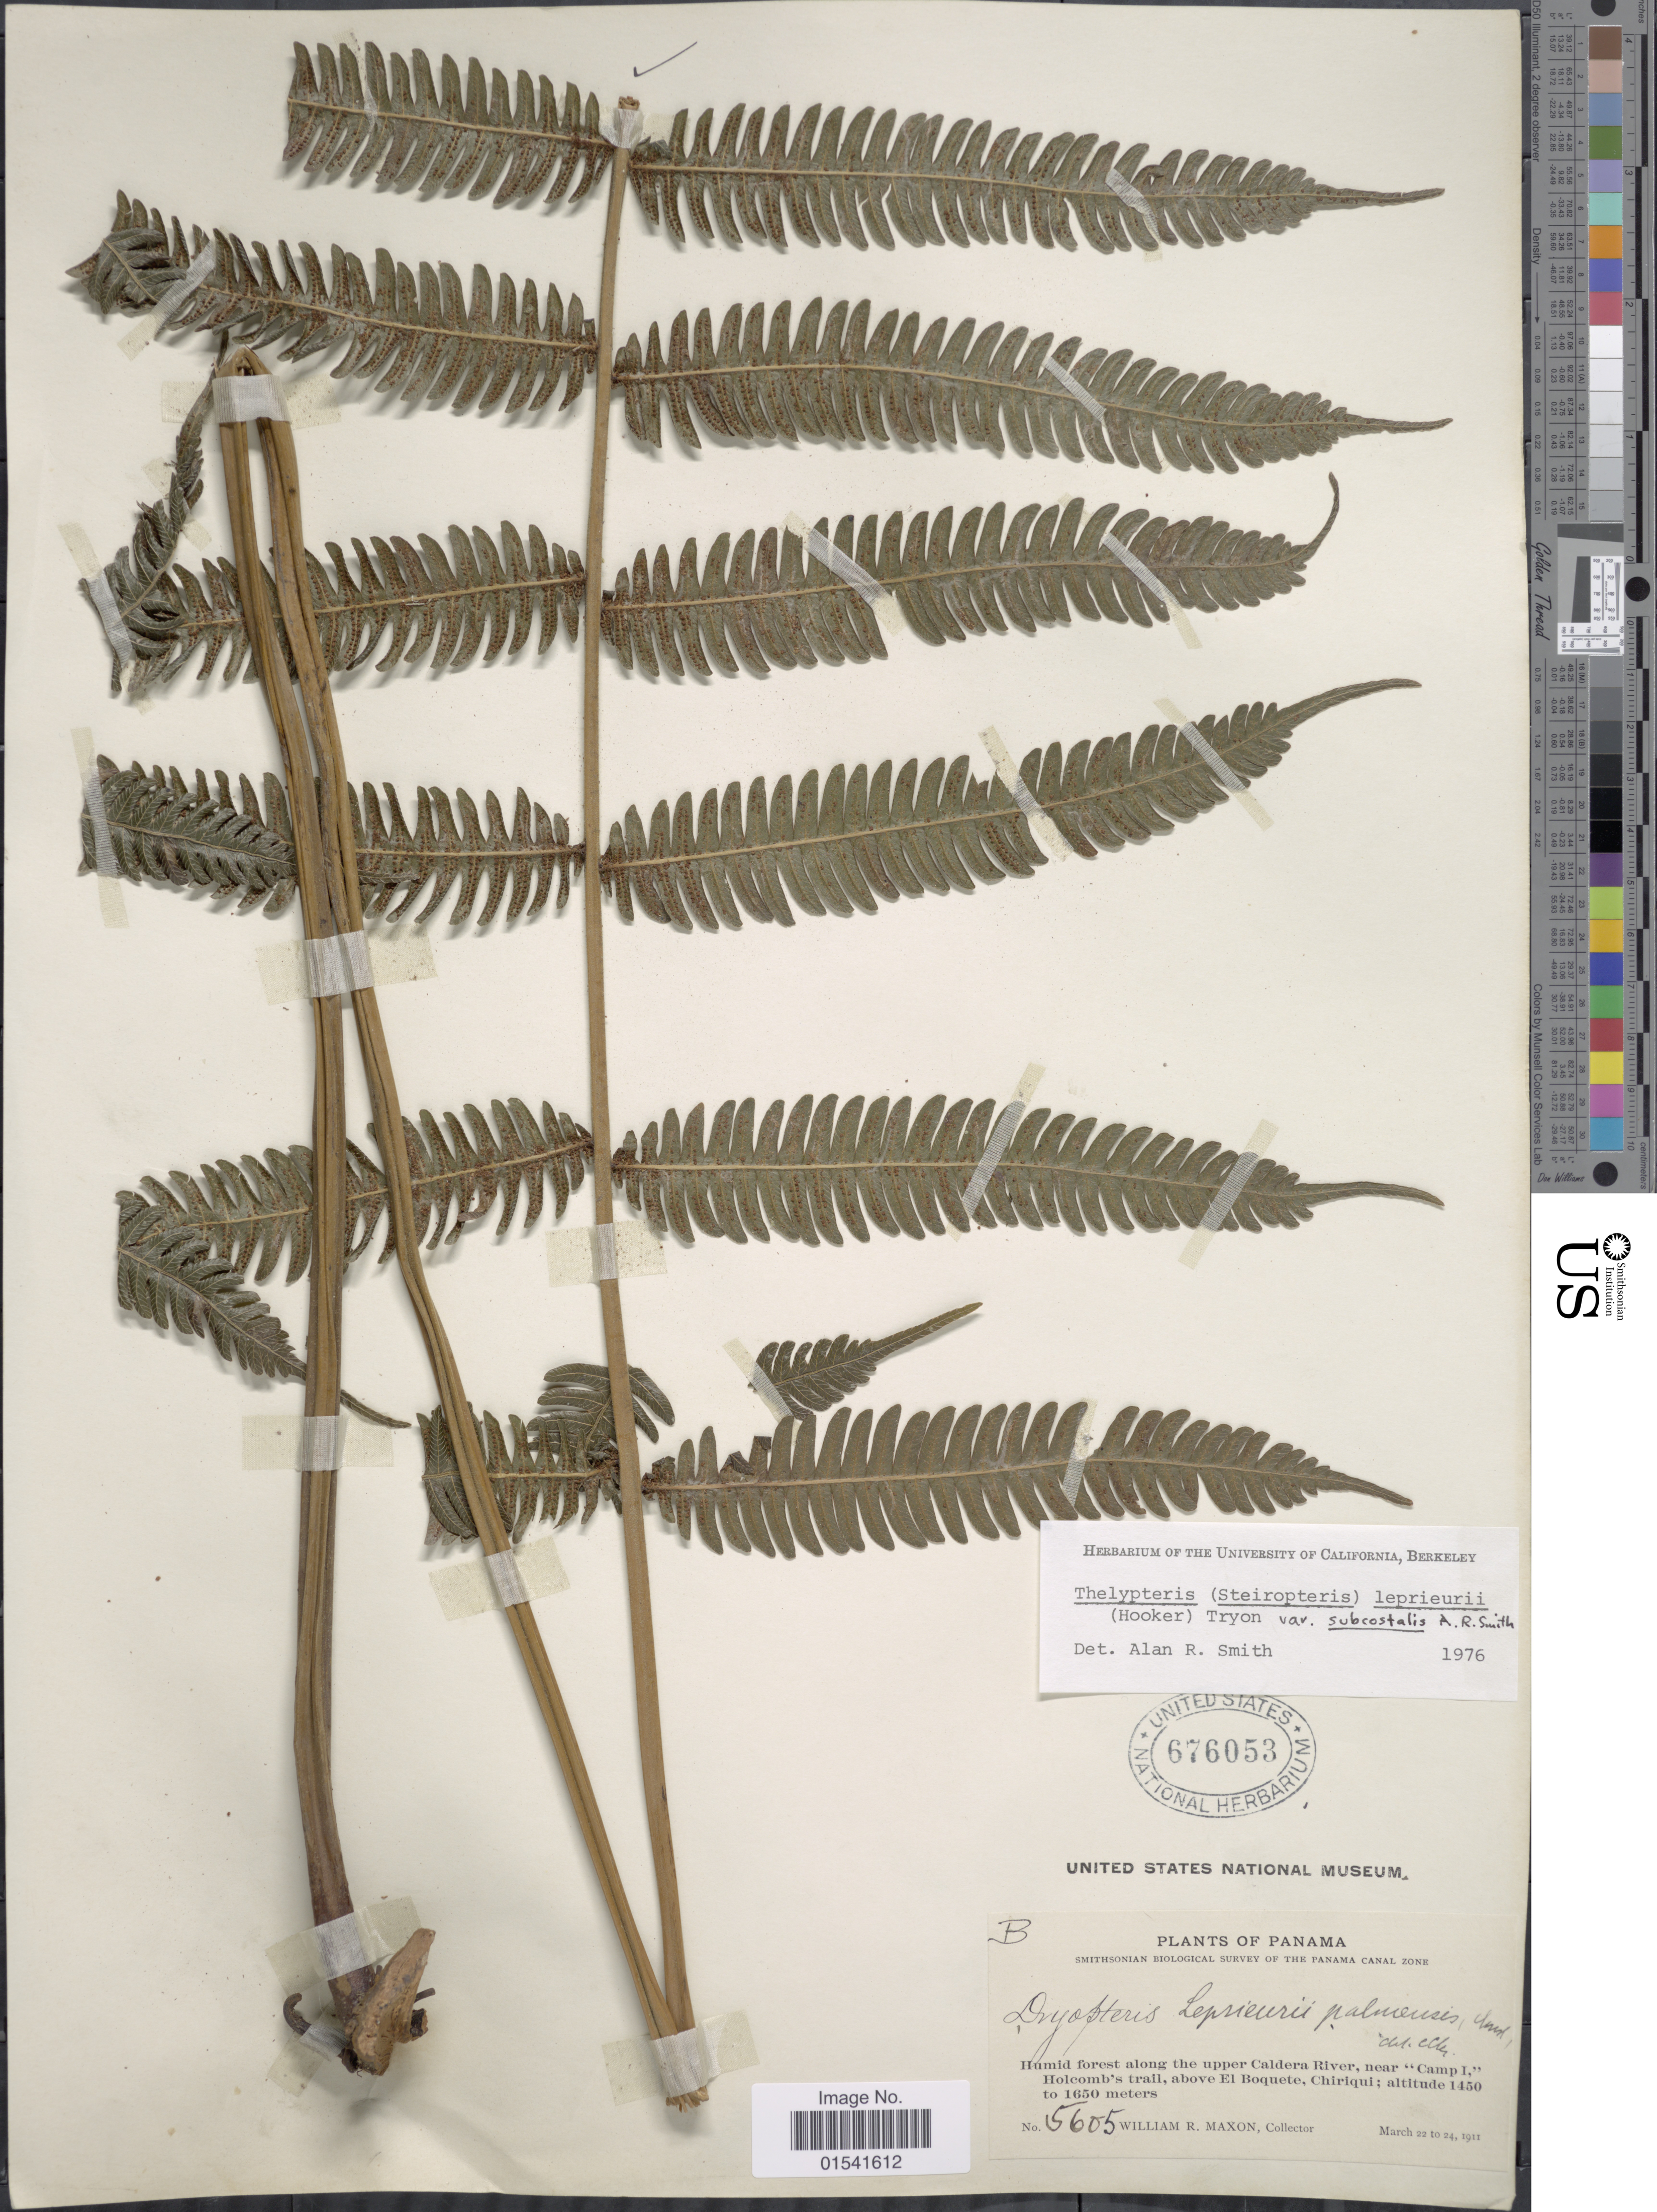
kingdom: Plantae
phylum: Tracheophyta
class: Polypodiopsida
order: Polypodiales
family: Thelypteridaceae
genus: Steiropteris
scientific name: Steiropteris leprieurii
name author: (Hook. f.) Pic. Serm.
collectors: W. R. Maxon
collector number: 5605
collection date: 1911-03-22/1911-03-24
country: Panama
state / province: Chiriqui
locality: Humid forest along the upper Caldera River, near 'Camp I', Holcomb's trail, above El Boquete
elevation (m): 1450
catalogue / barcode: US 676053